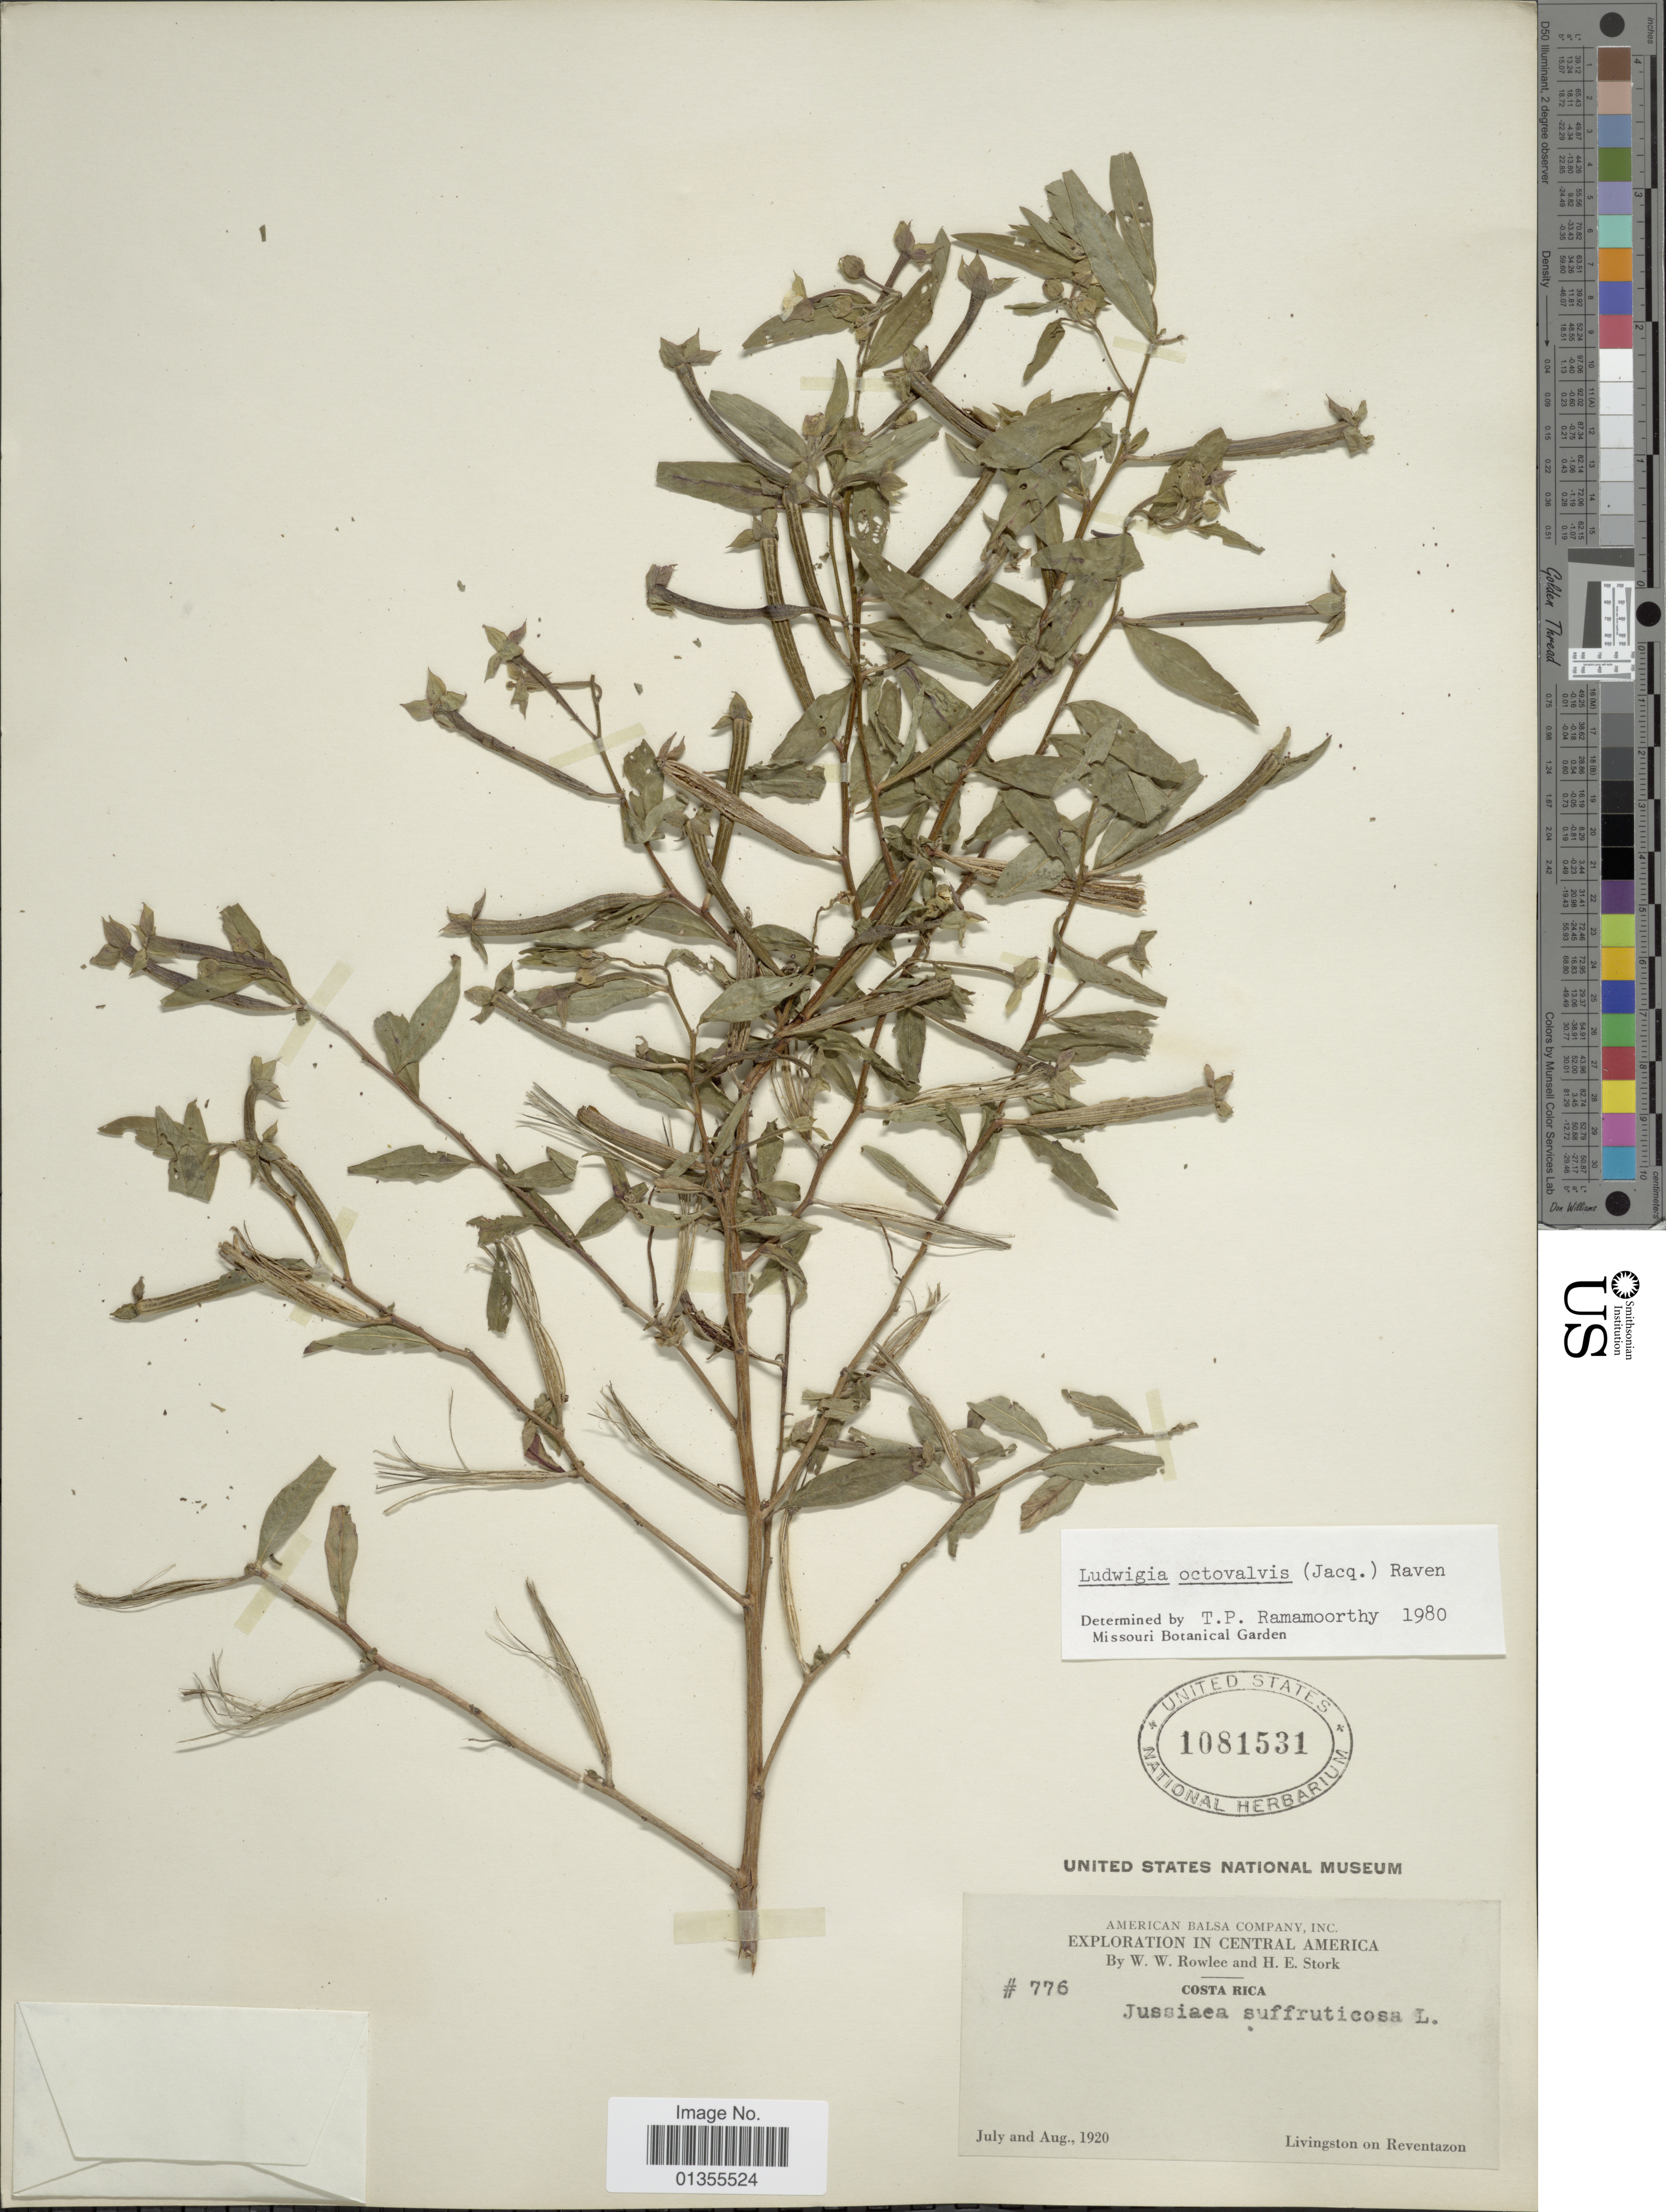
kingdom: Plantae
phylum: Tracheophyta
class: Magnoliopsida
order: Myrtales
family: Onagraceae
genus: Ludwigia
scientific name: Ludwigia octovalvis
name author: (Jacq.) P.H. Raven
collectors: W. W. Rowlee & H. E. Stork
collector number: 776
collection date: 1920-07/1920-08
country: Costa Rica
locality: Livingstone on Reventazon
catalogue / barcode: US 1081531